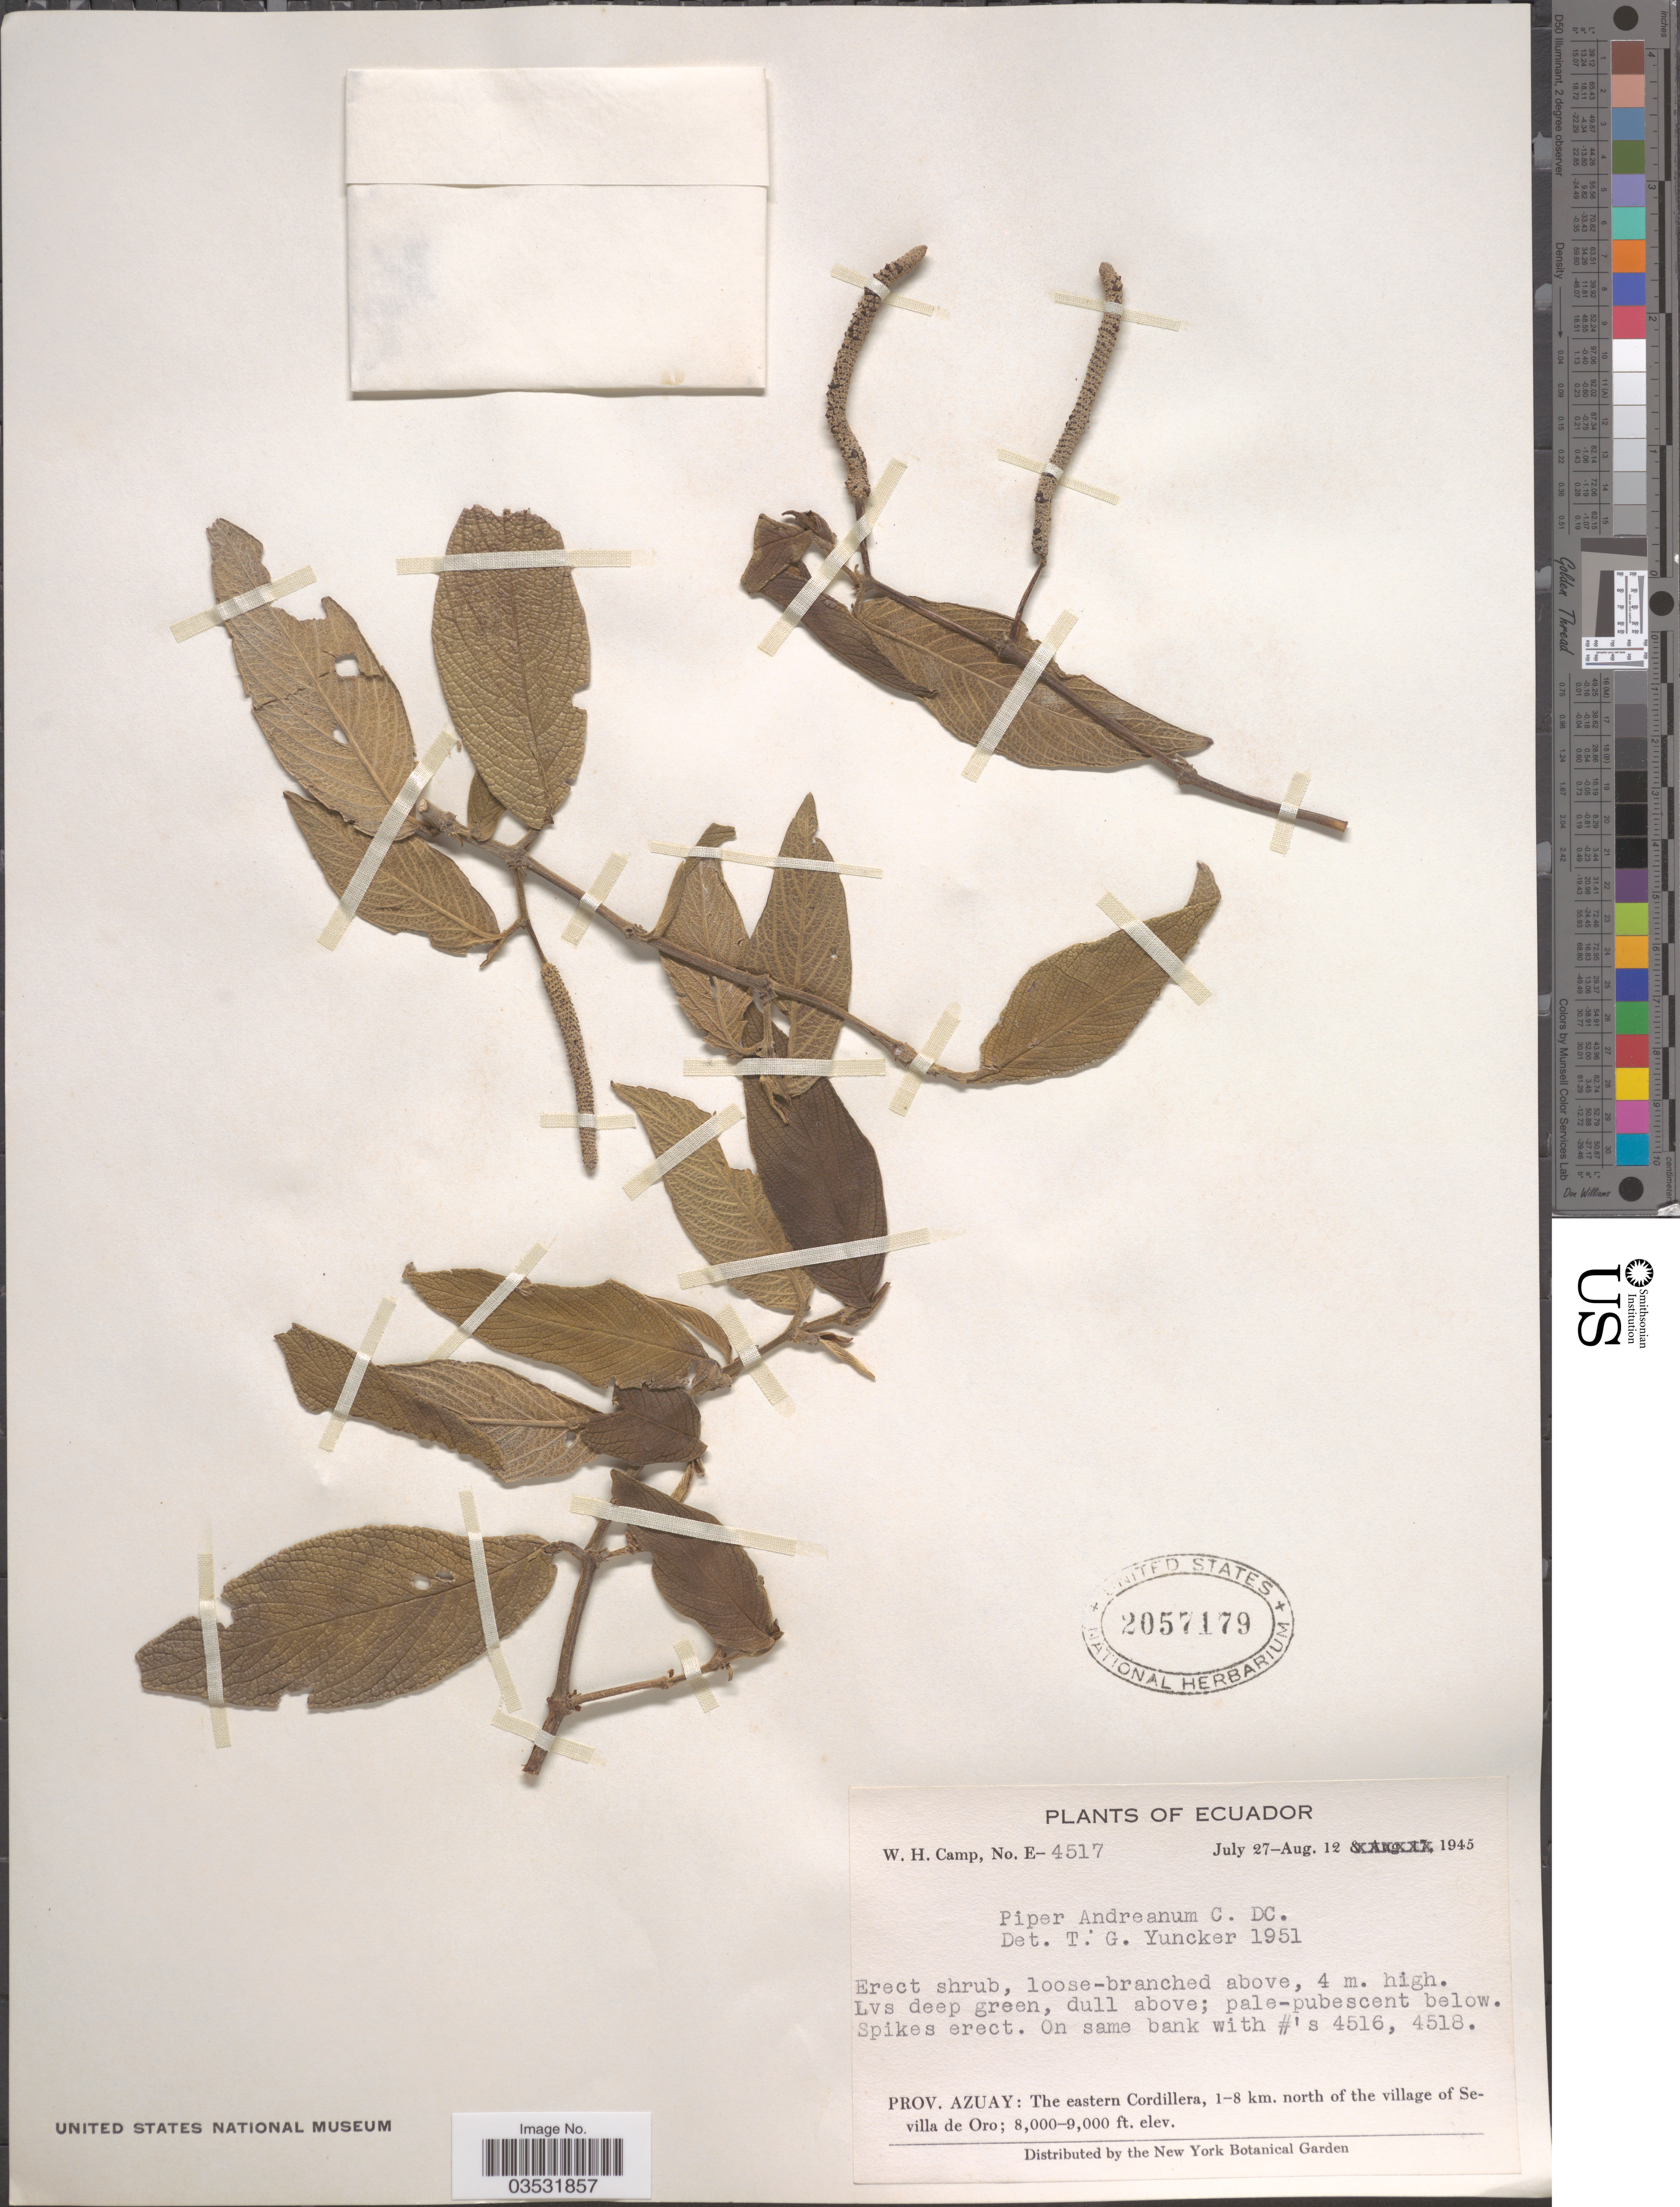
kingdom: Plantae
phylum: Tracheophyta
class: Magnoliopsida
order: Piperales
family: Piperaceae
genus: Piper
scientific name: Piper andreanum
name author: C. DC.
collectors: W. H. Camp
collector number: E-4517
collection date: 1945-07-27/1945-08-12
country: Ecuador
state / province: Azuay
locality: The eastern Cordillera, 1-8 km. north of the village of Sevilla de Oro.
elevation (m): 2438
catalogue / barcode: US 2057179